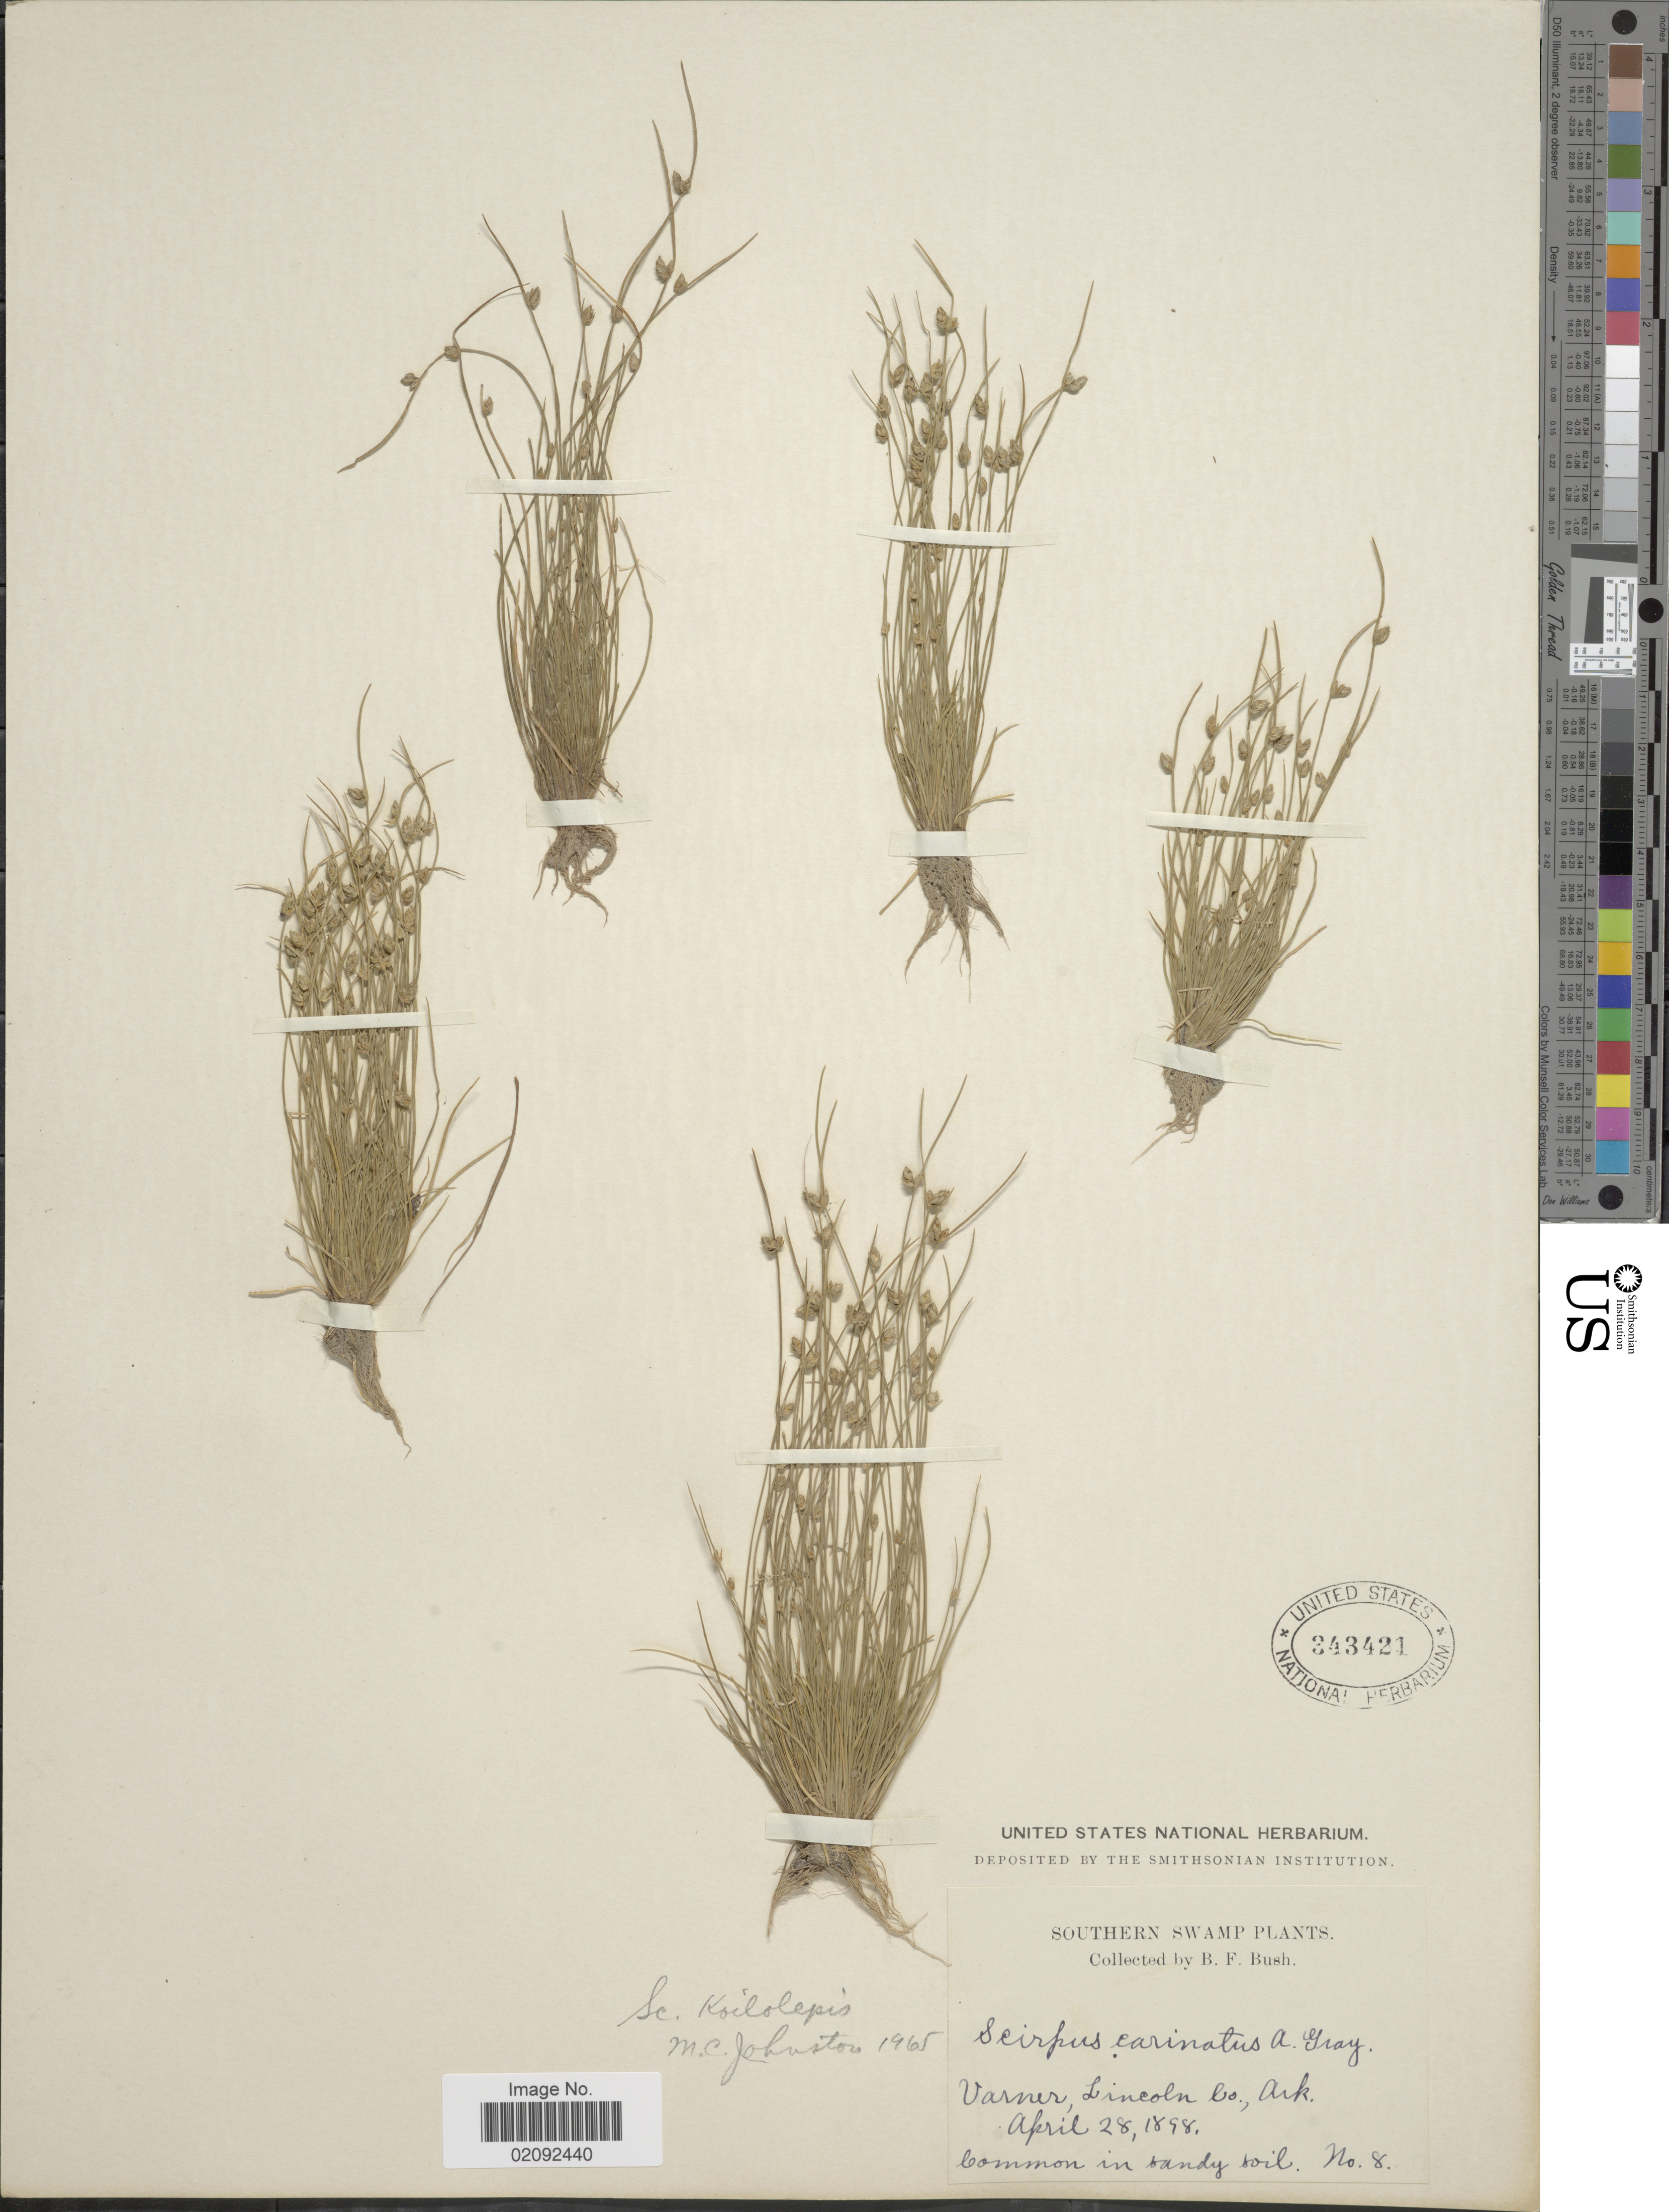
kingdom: Plantae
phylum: Tracheophyta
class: Liliopsida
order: Poales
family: Cyperaceae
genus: Isolepis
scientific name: Isolepis carinata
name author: Hook. & Arn. ex Torr.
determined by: Strong, M. T., (US), Smithsonian Institution - National Museum of Natural History (UNITED STATES)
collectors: B. F. Bush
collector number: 8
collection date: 1898-04-28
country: United States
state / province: Arkansas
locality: Varner, Lincoln Co., Southern Swamp.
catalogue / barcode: US 343421